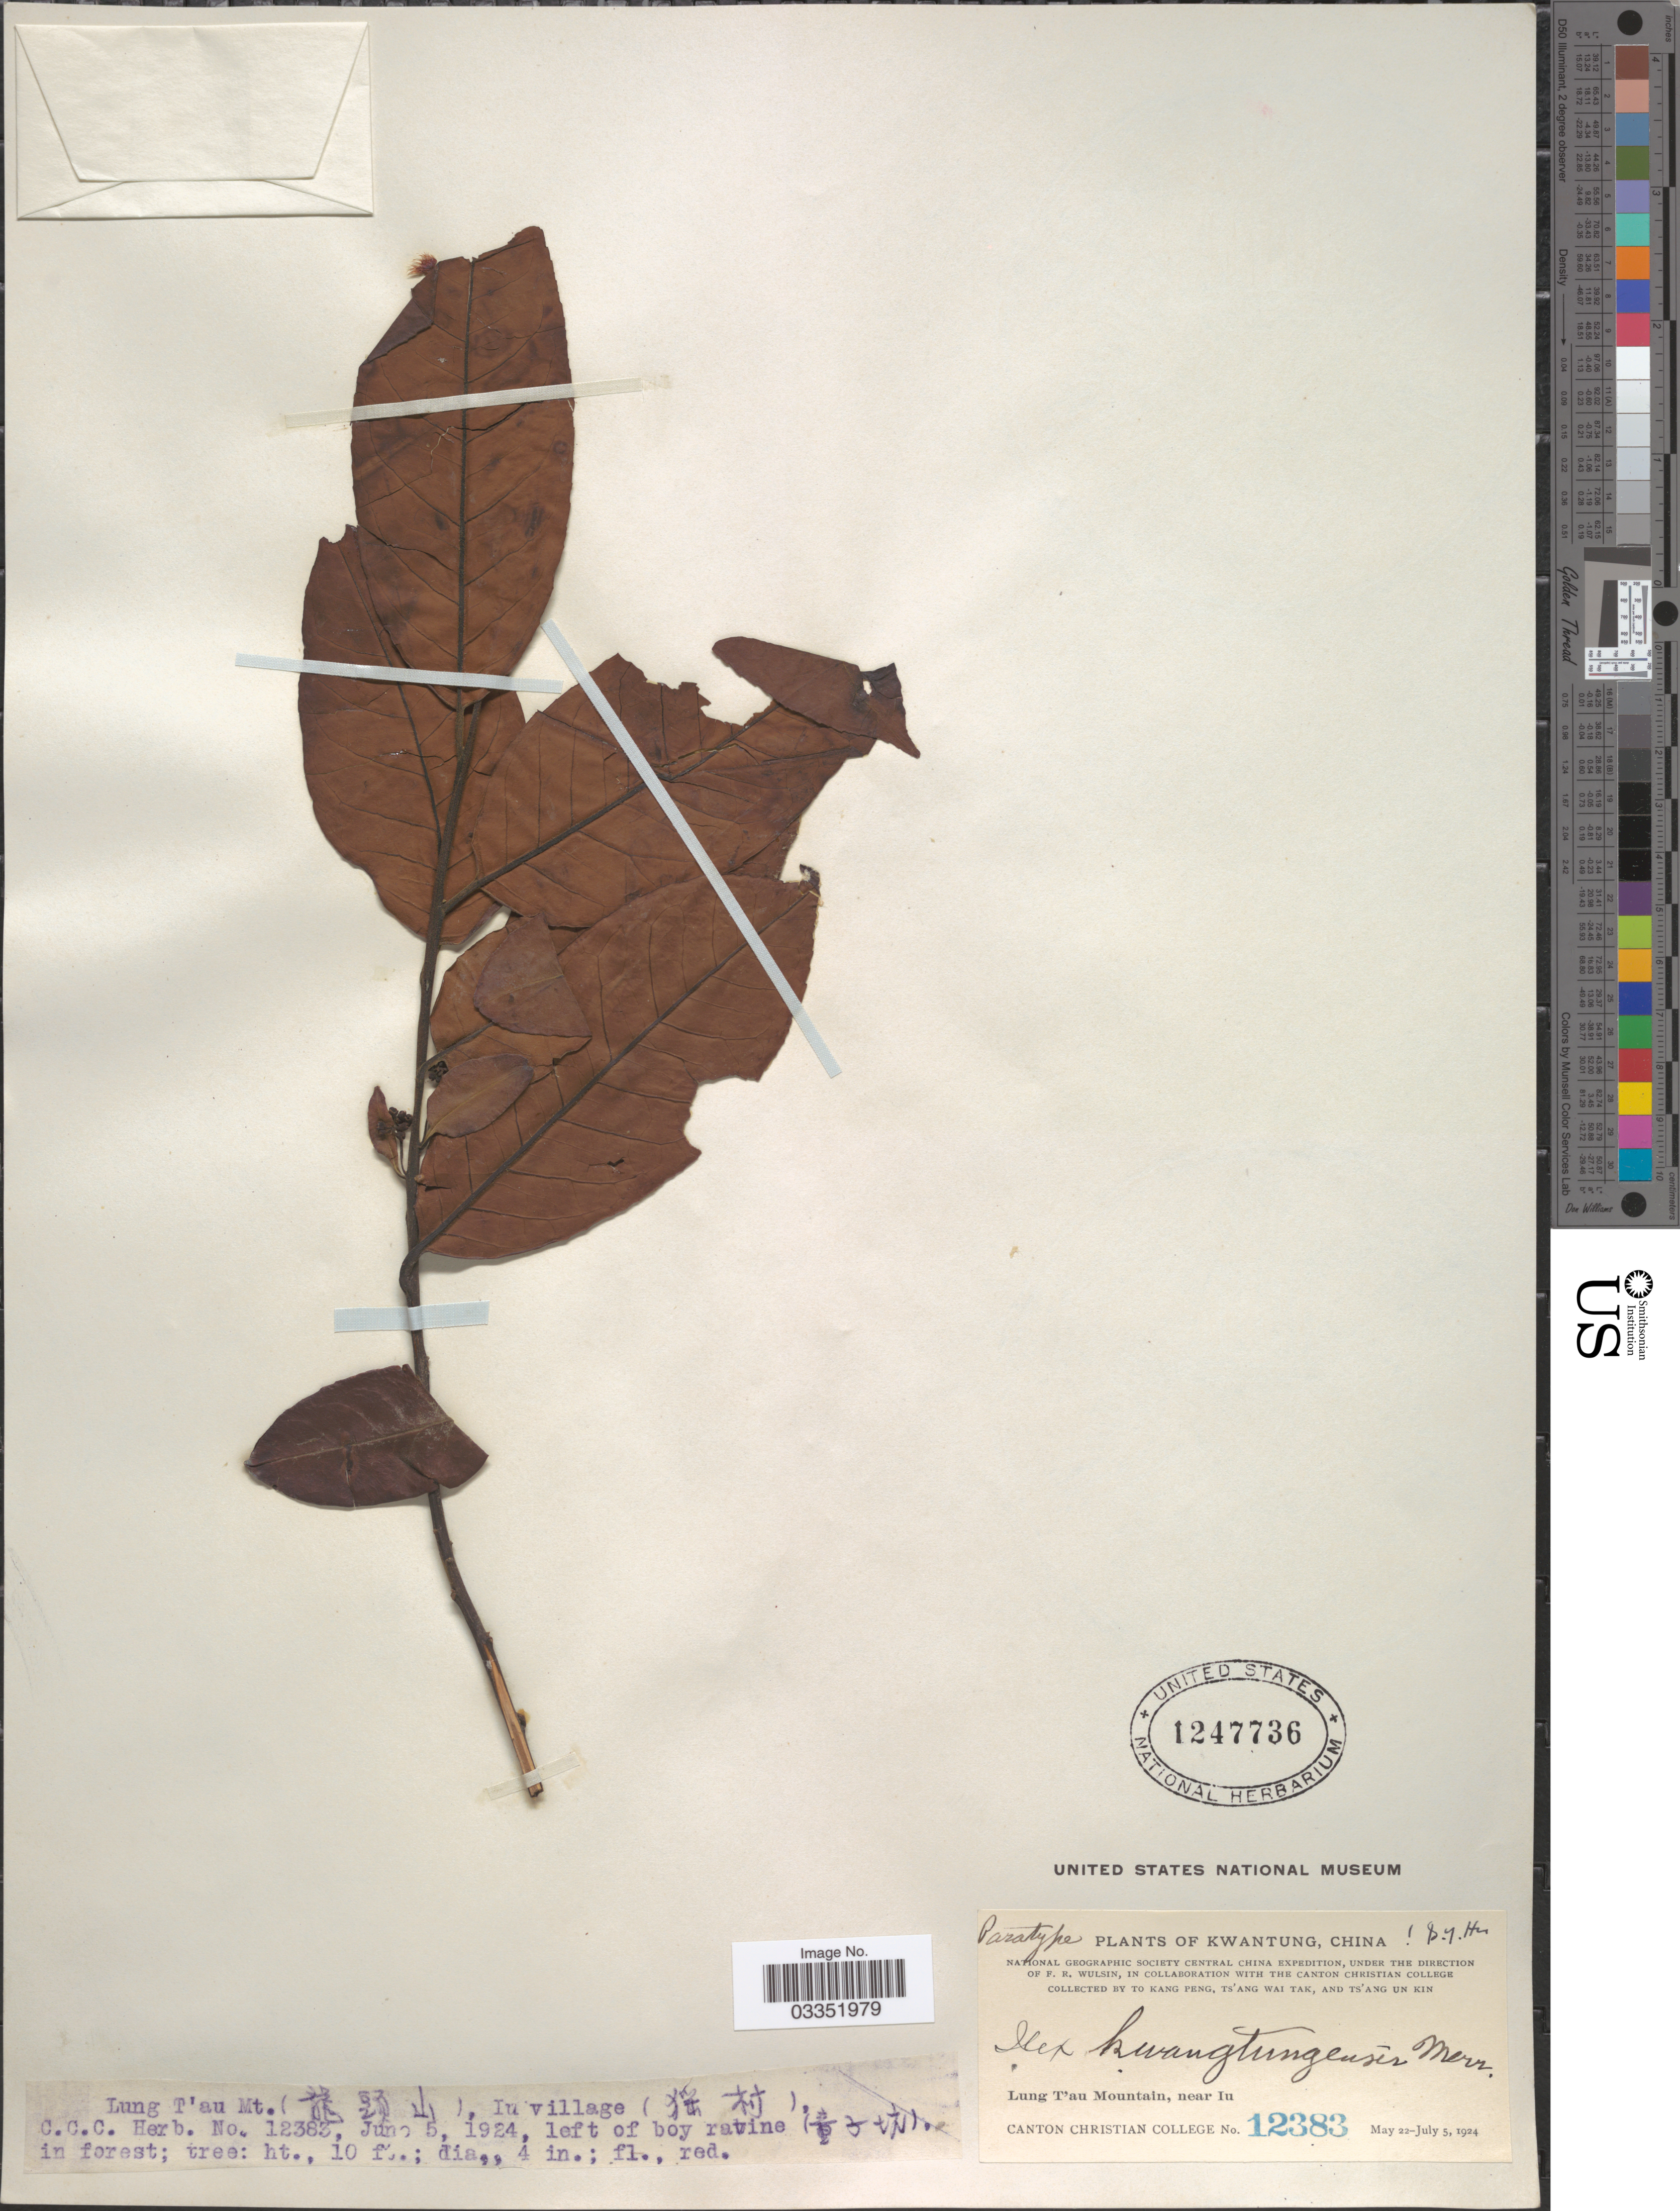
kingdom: Plantae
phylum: Tracheophyta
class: Magnoliopsida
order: Aquifoliales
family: Aquifoliaceae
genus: Ilex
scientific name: Ilex kwangtungensis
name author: Merr.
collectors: Kang Peng To, W. T. Tsang & Ts' Ang Un Kin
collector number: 12383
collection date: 1924-06-05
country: China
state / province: Guangdong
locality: Kwangtung. Lung T'au Mountain, near Iu. Iu village.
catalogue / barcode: US 1247736